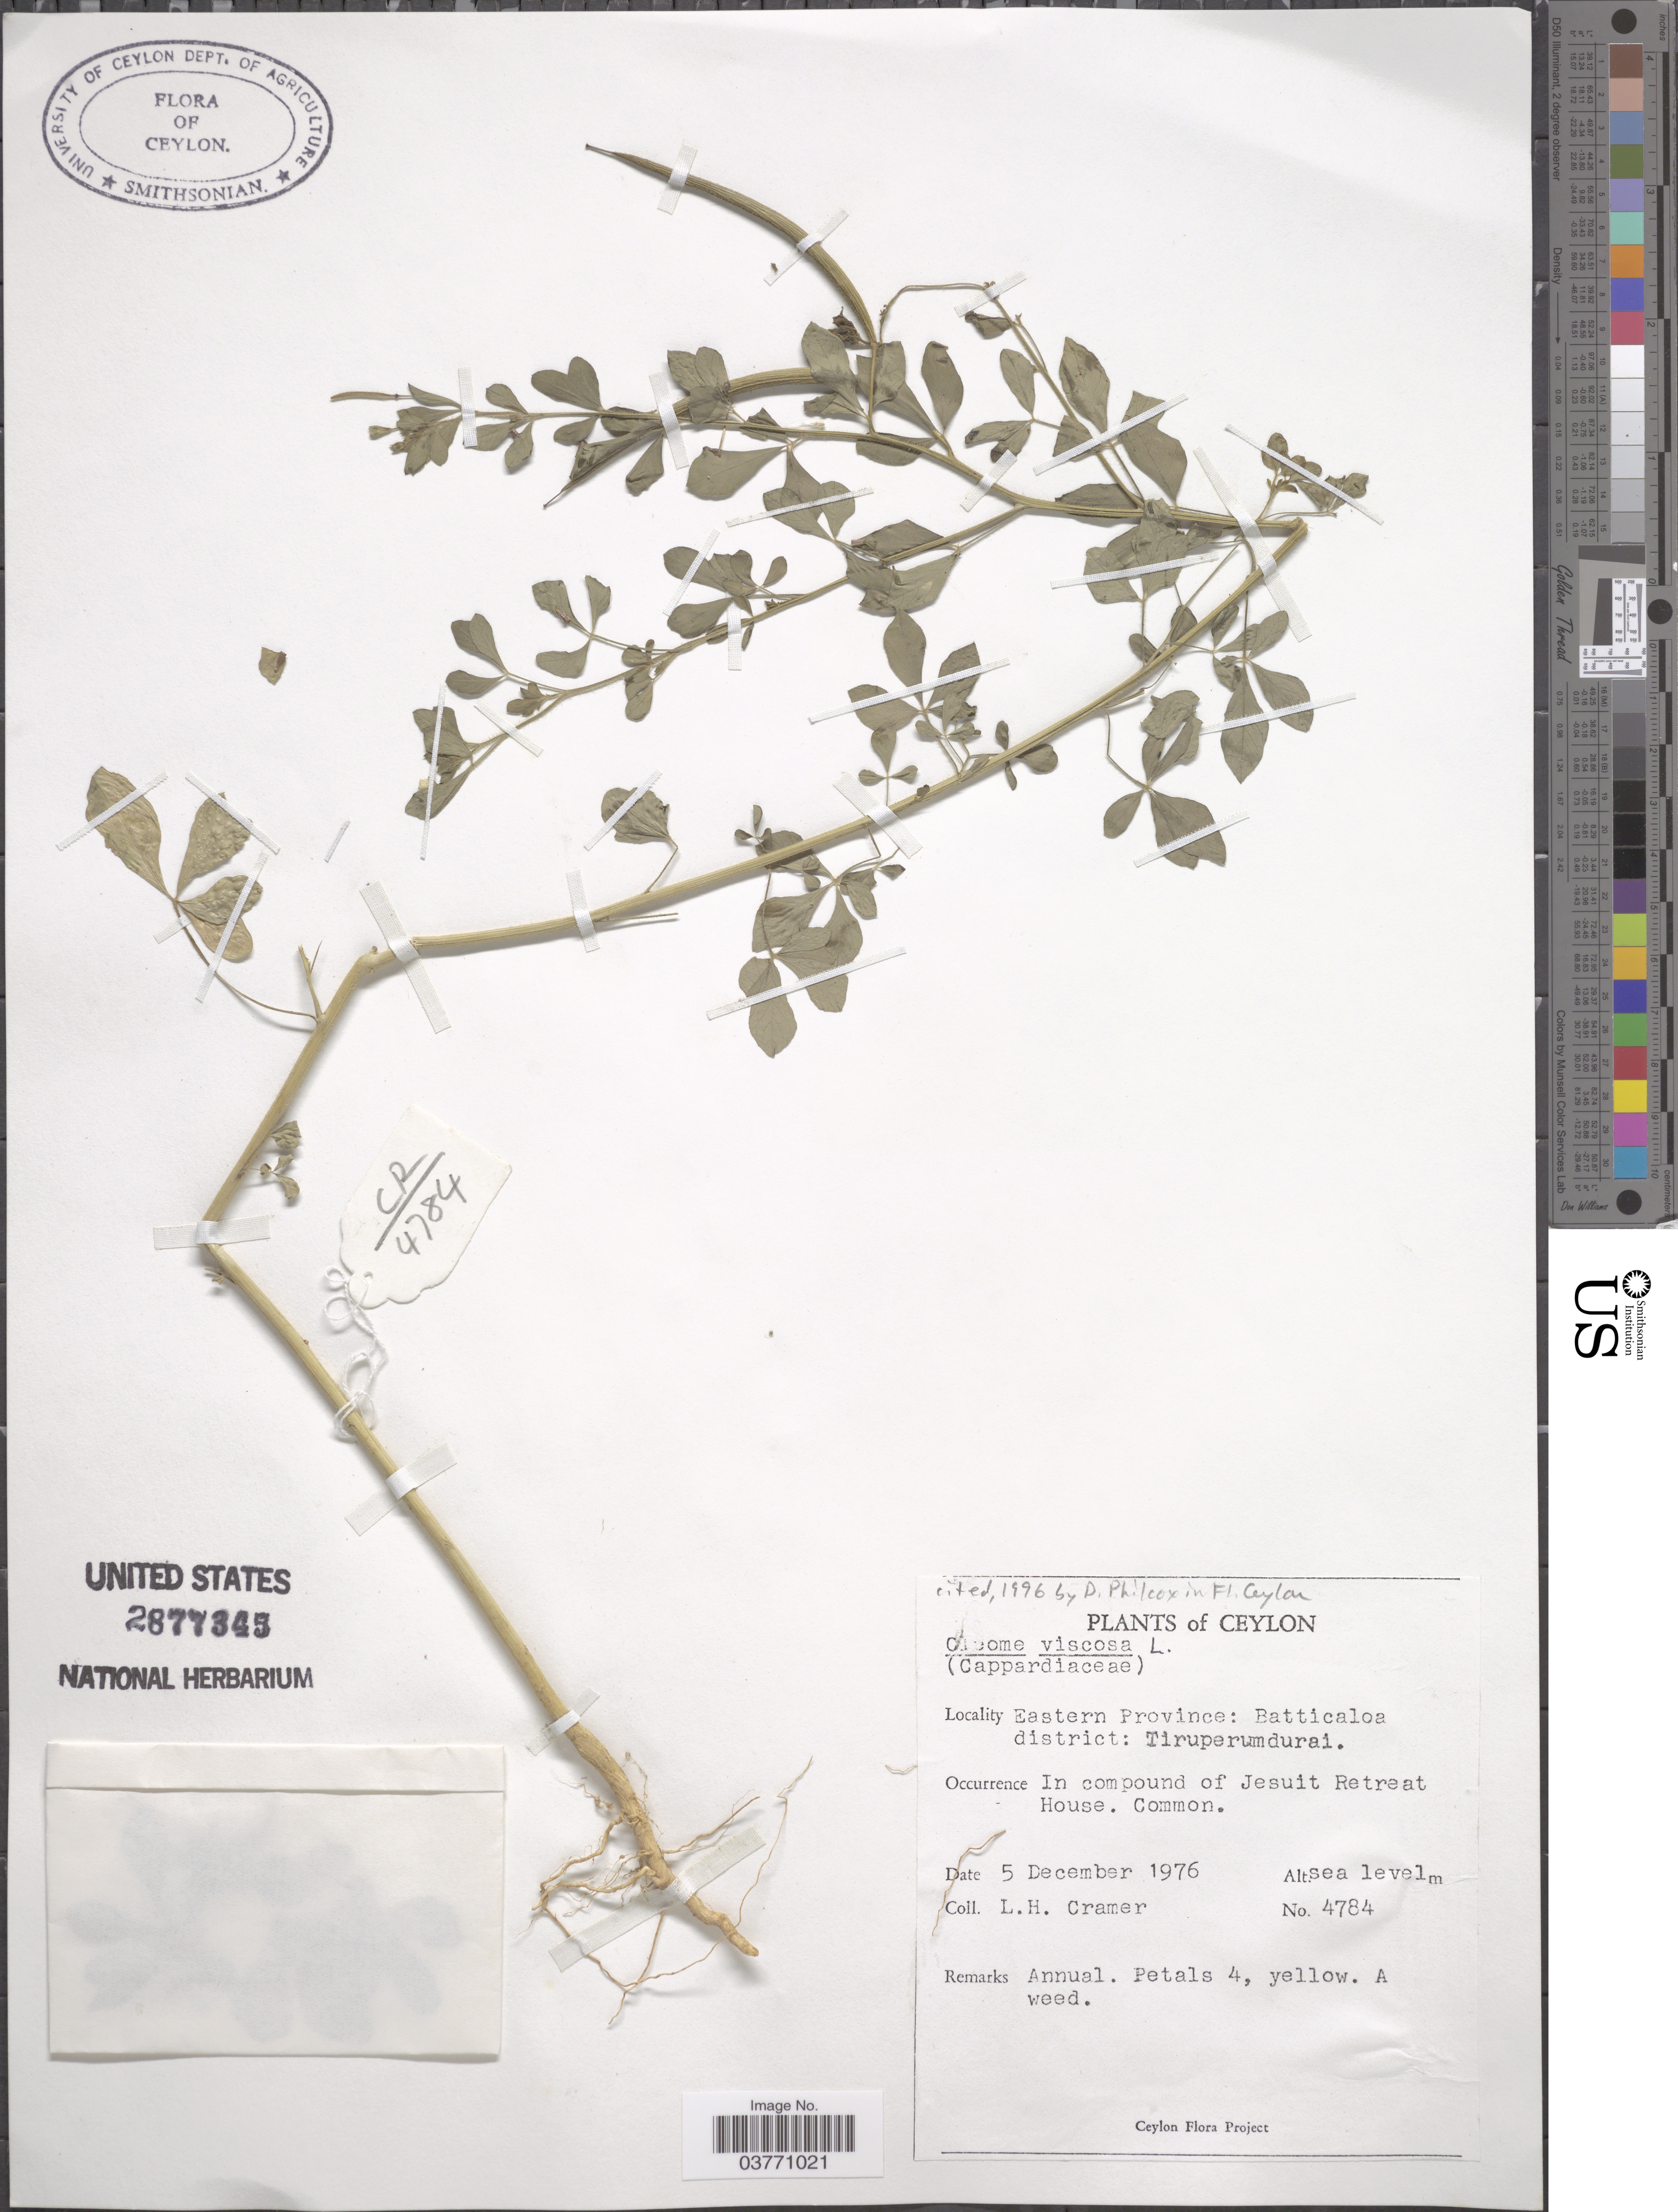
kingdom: Plantae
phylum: Tracheophyta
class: Magnoliopsida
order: Brassicales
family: Cleomaceae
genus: Arivela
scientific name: Arivela viscosa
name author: (L.) Raf.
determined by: Strong, M. T., (US), Smithsonian Institution - National Museum of Natural History (UNITED STATES)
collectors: L. H. Cramer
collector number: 4784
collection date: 1976-12-05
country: Sri Lanka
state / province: Eastern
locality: Ceylon. Batticaloa district; Tiruperumdurai. In compound of Jesuit Retreat House.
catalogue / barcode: US 2877345